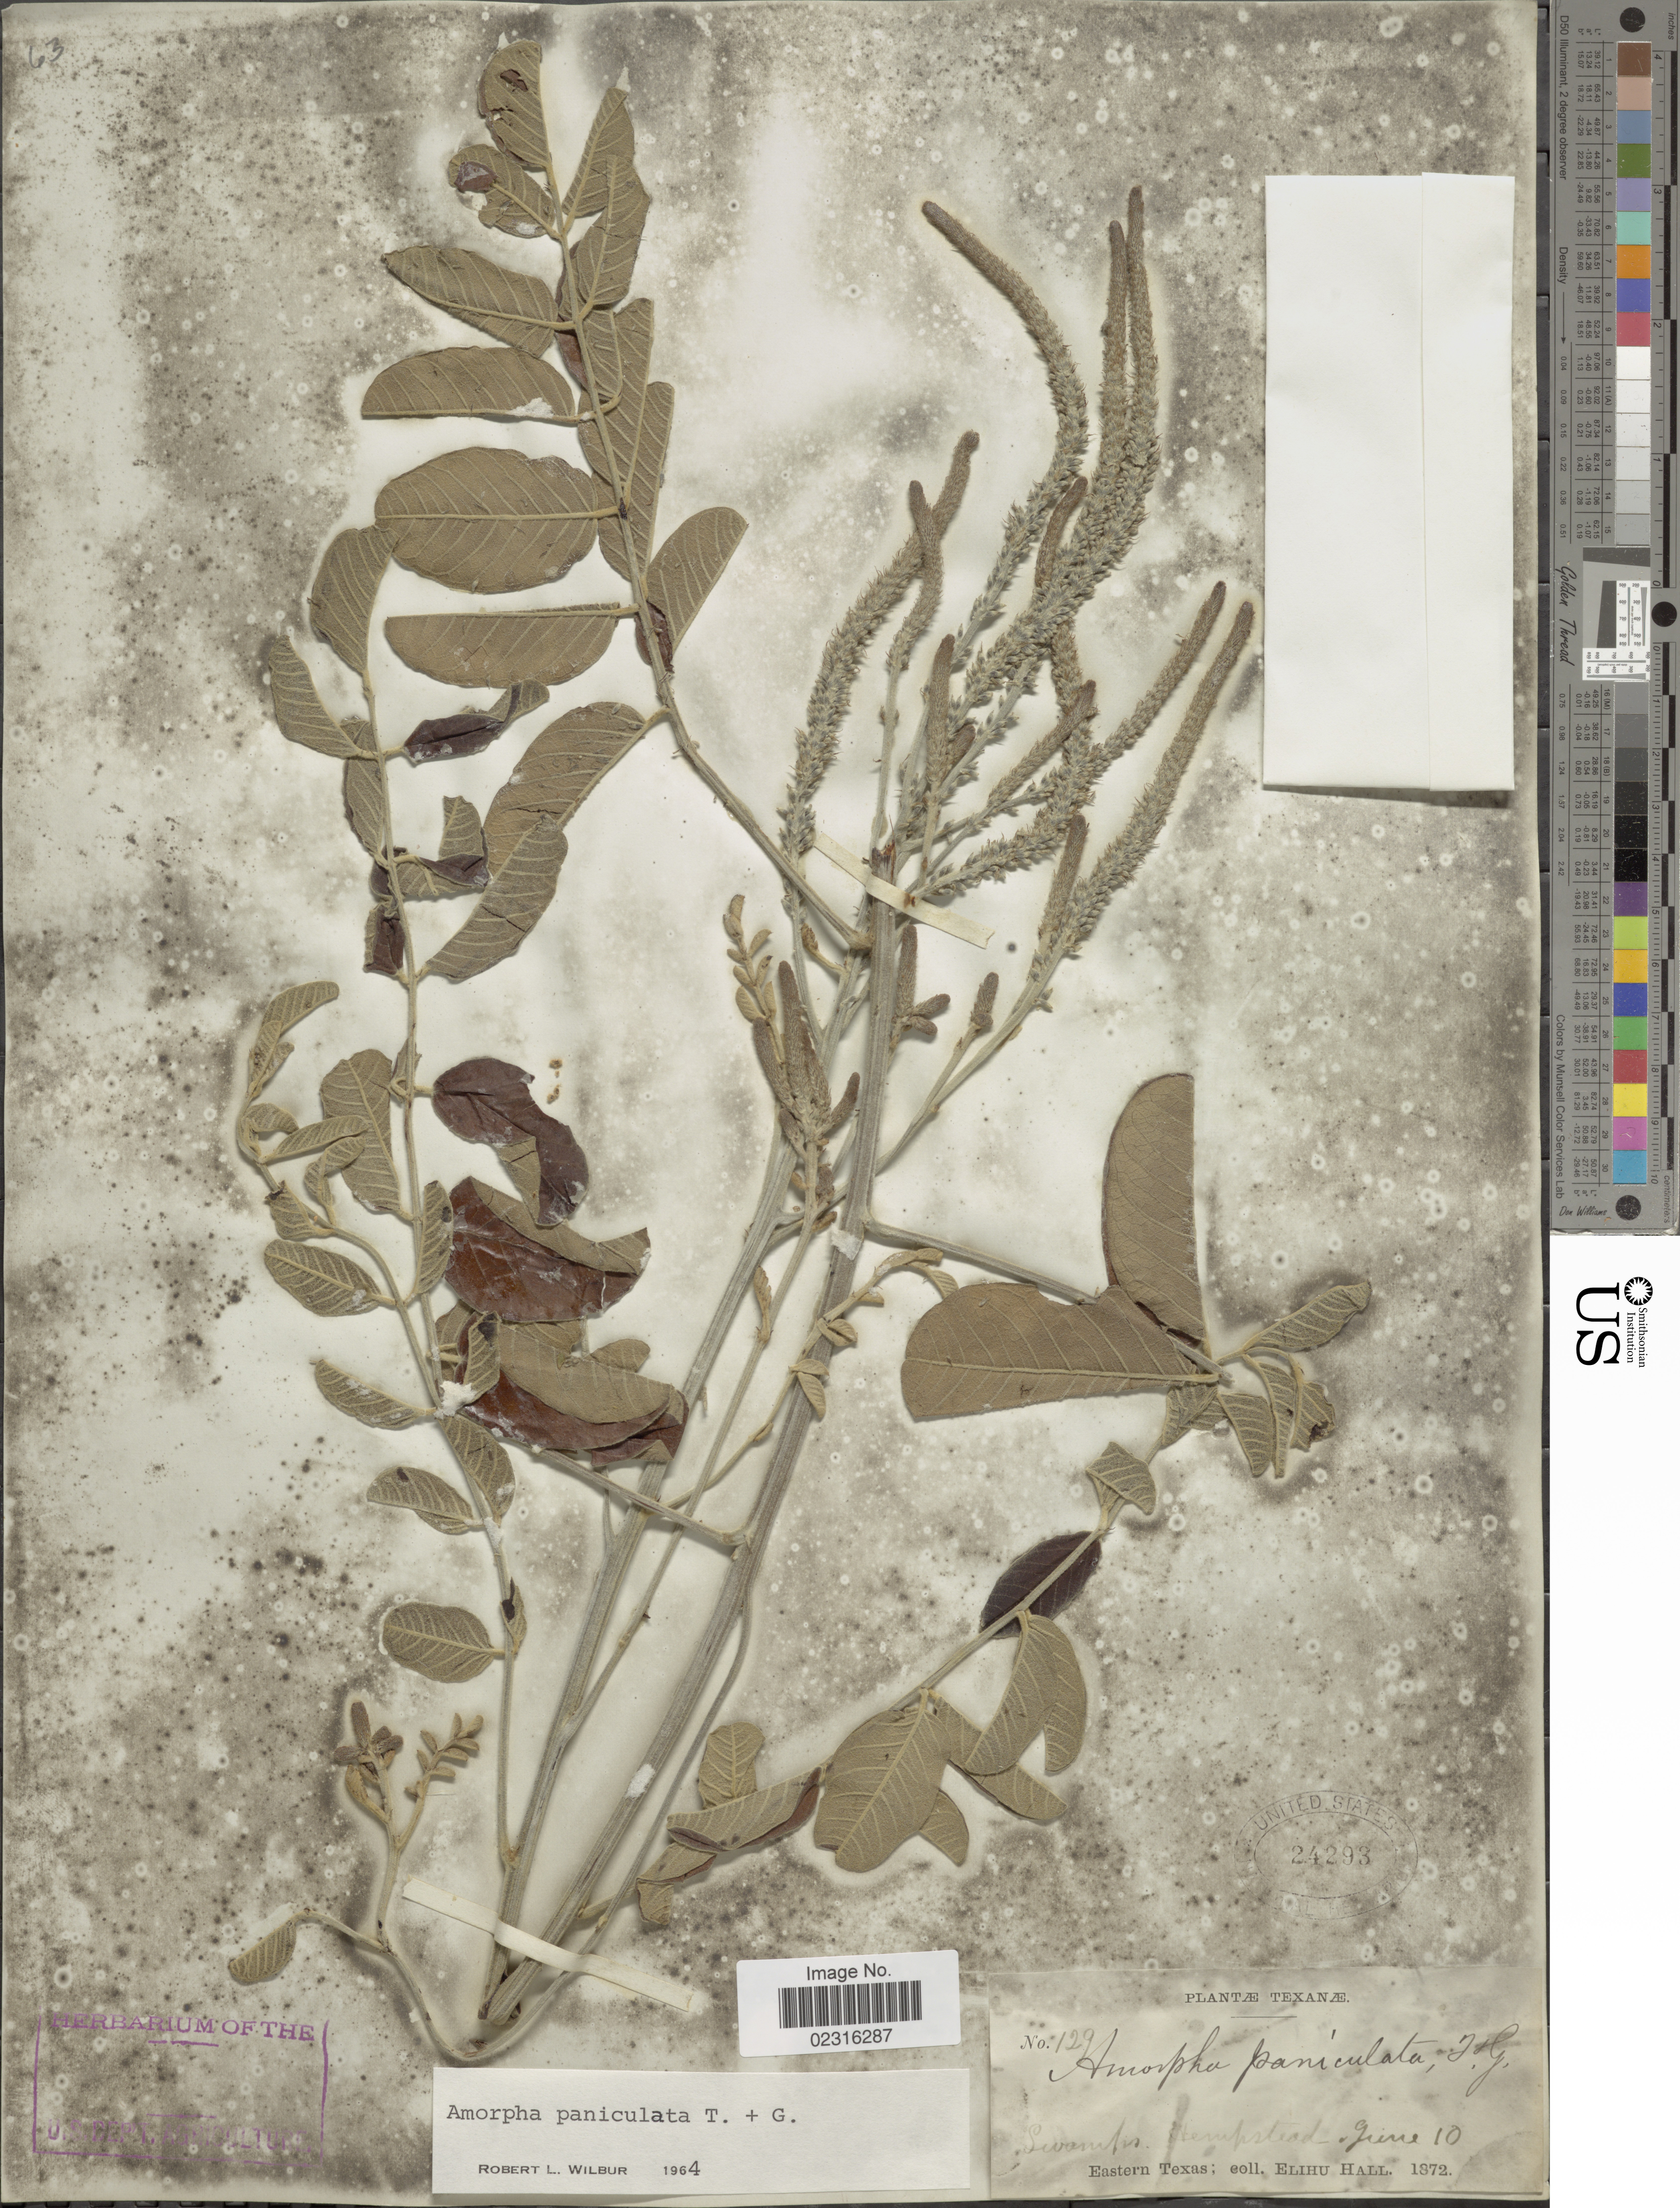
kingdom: Plantae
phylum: Tracheophyta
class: Magnoliopsida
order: Fabales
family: Fabaceae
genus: Amorpha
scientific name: Amorpha paniculata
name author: Torr. & A. Gray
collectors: E. Hall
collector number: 129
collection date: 1872-06-10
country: United States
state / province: Texas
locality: Eastern Texas, swamps, Hempstead.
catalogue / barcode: US 24293